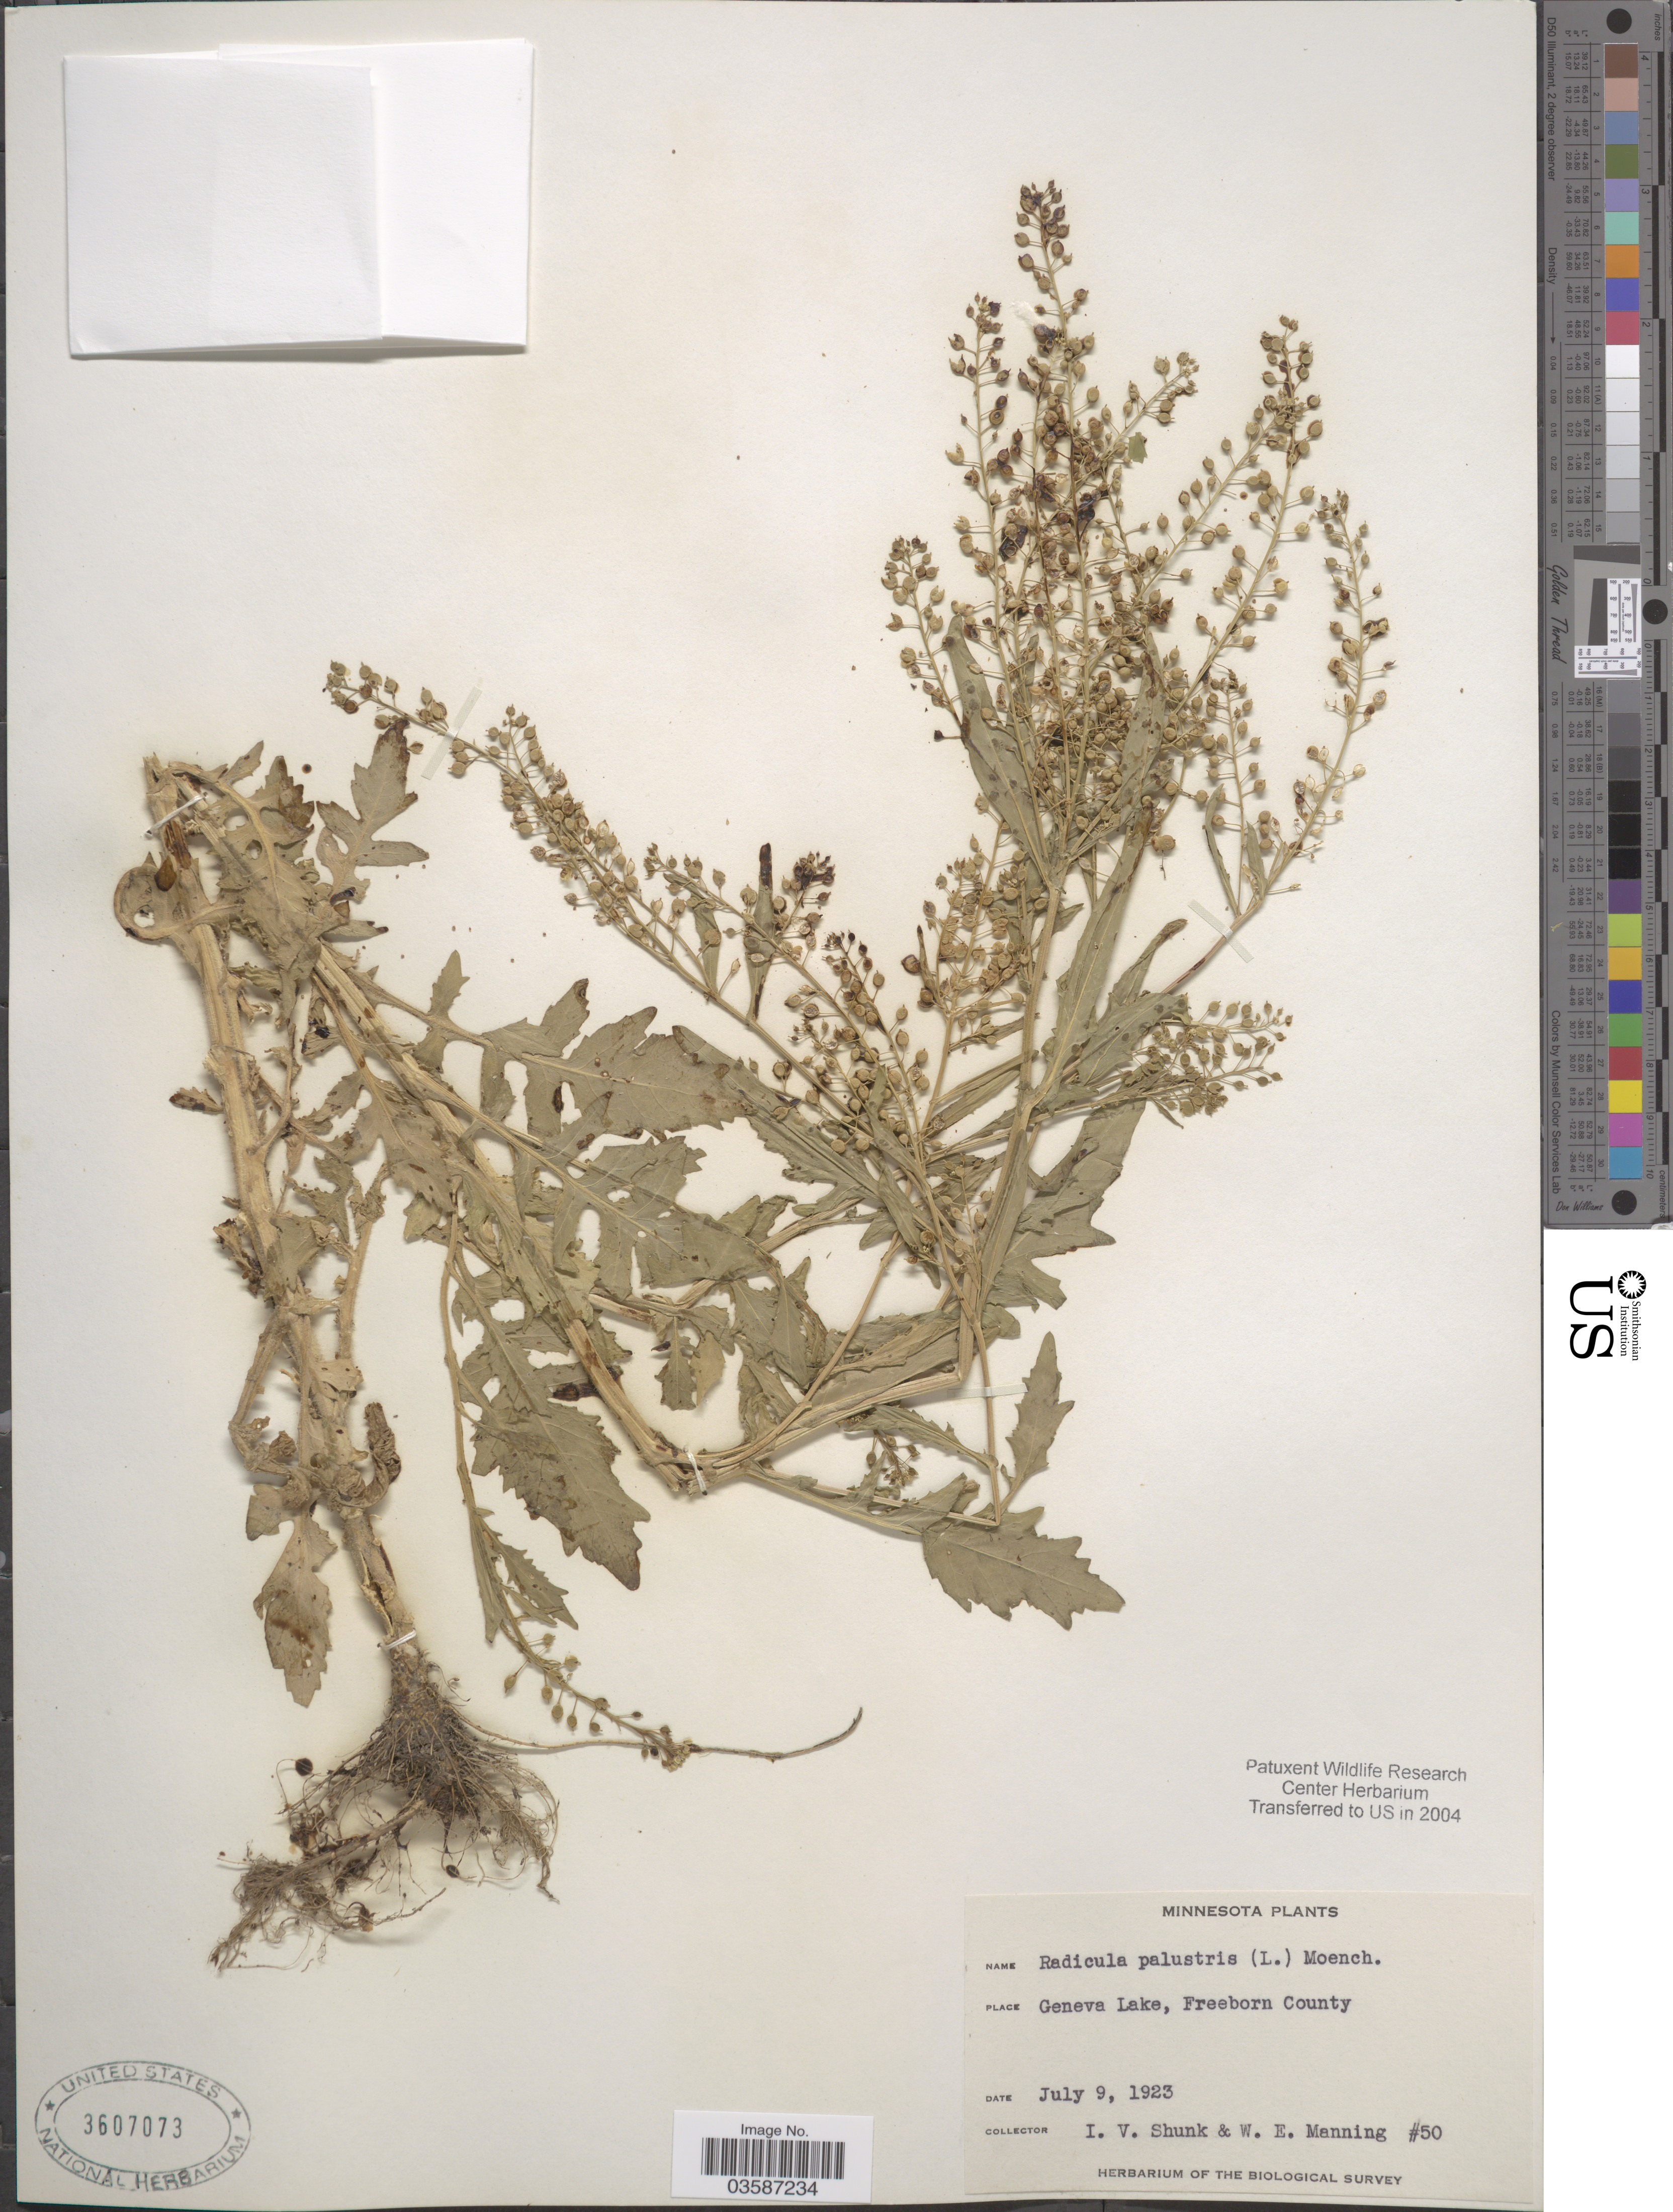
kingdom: Plantae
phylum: Tracheophyta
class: Magnoliopsida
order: Brassicales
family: Brassicaceae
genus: Rorippa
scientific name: Rorippa islandica var. fernaldiana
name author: Butters & Abbe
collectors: I. Shunk & W. Manning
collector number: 50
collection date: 1923-07-09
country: United States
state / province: Minnesota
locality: Geneva Lake, Freeborn County.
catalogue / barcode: US 3607073